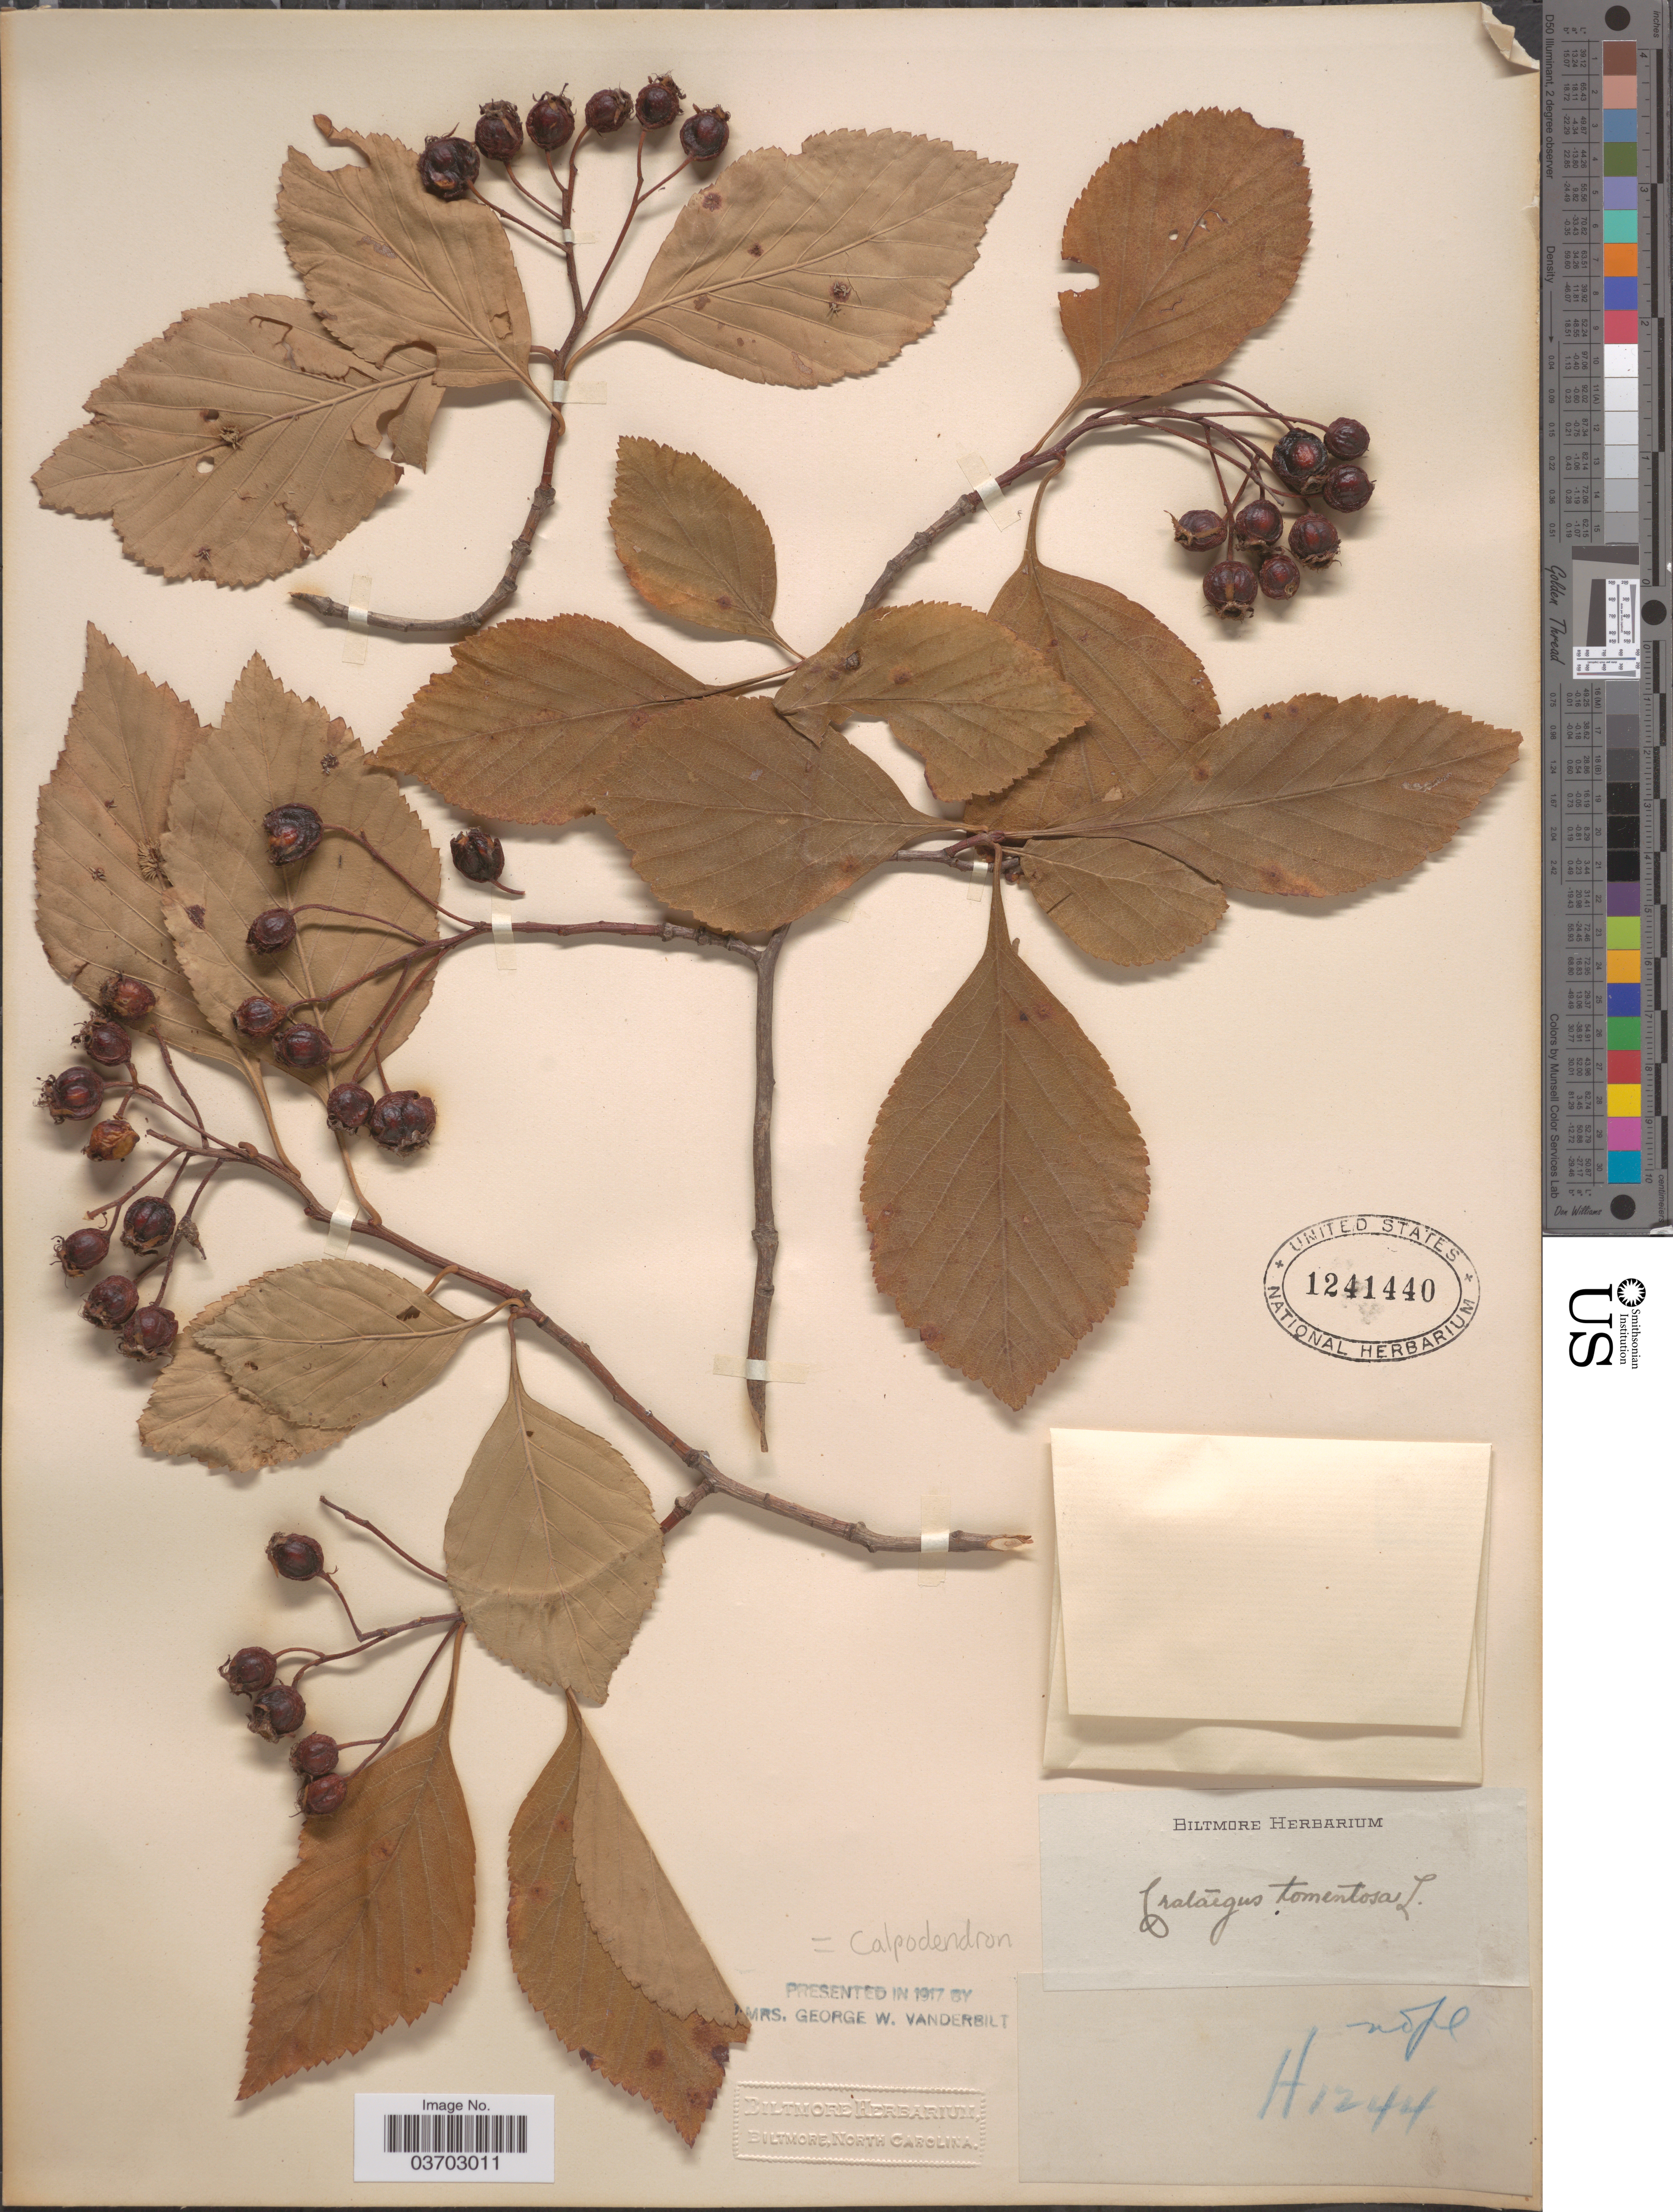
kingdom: Plantae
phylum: Tracheophyta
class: Magnoliopsida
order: Rosales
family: Rosaceae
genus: Crataegus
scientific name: Crataegus calpodendron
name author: (Ehrh.) Medik.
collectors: ex herb. Biltmore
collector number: H1244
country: United States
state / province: North Carolina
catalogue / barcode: US 1241440